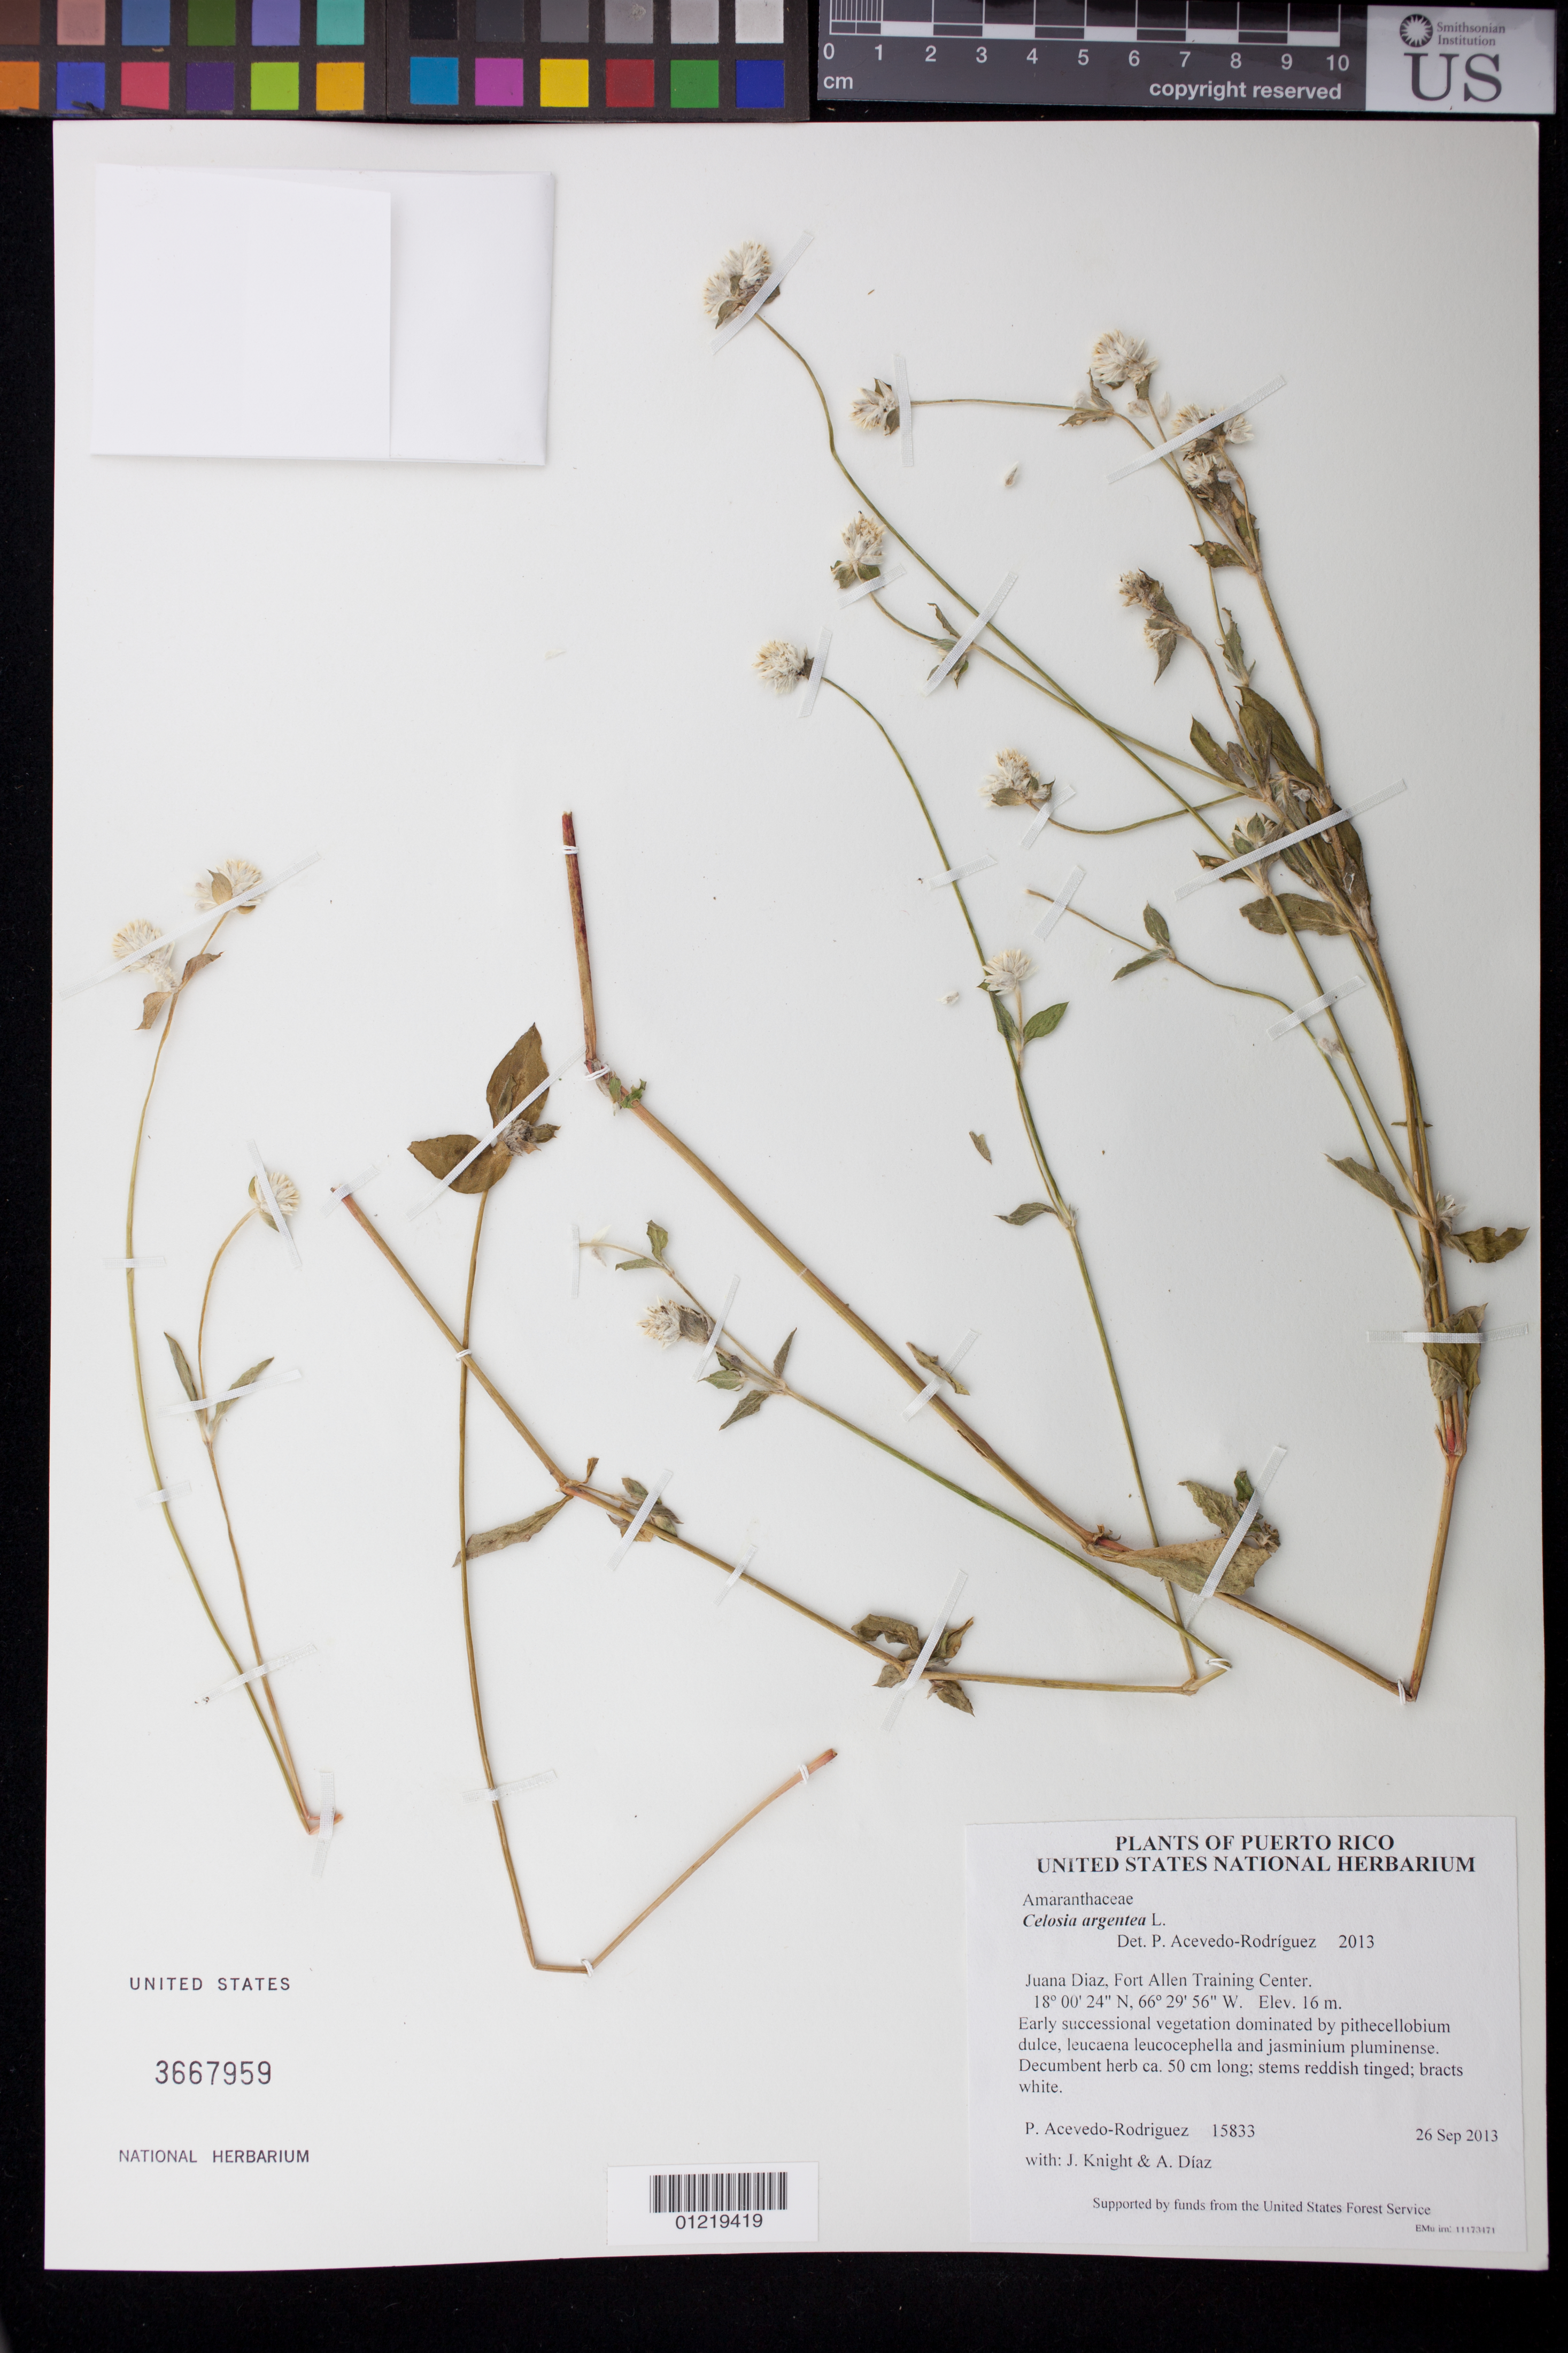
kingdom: Plantae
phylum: Tracheophyta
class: Magnoliopsida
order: Caryophyllales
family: Amaranthaceae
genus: Celosia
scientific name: Celosia argentea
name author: L.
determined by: Acevedo-Rodríguez, P., (BOT), Smithsonian Institution - National Museum of Natural History (UNITED STATES)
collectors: P. Acevedo-Rodr., J. Knight & A. Díaz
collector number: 15833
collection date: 2013-09-26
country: Puerto Rico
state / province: Juana Diaz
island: Puerto Rico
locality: Fort Allen Training Center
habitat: Early successional vegetation dominated by pithecellobium dulce, leucaena leucocephella and jasminium pluminense.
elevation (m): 16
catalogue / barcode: US 3667969